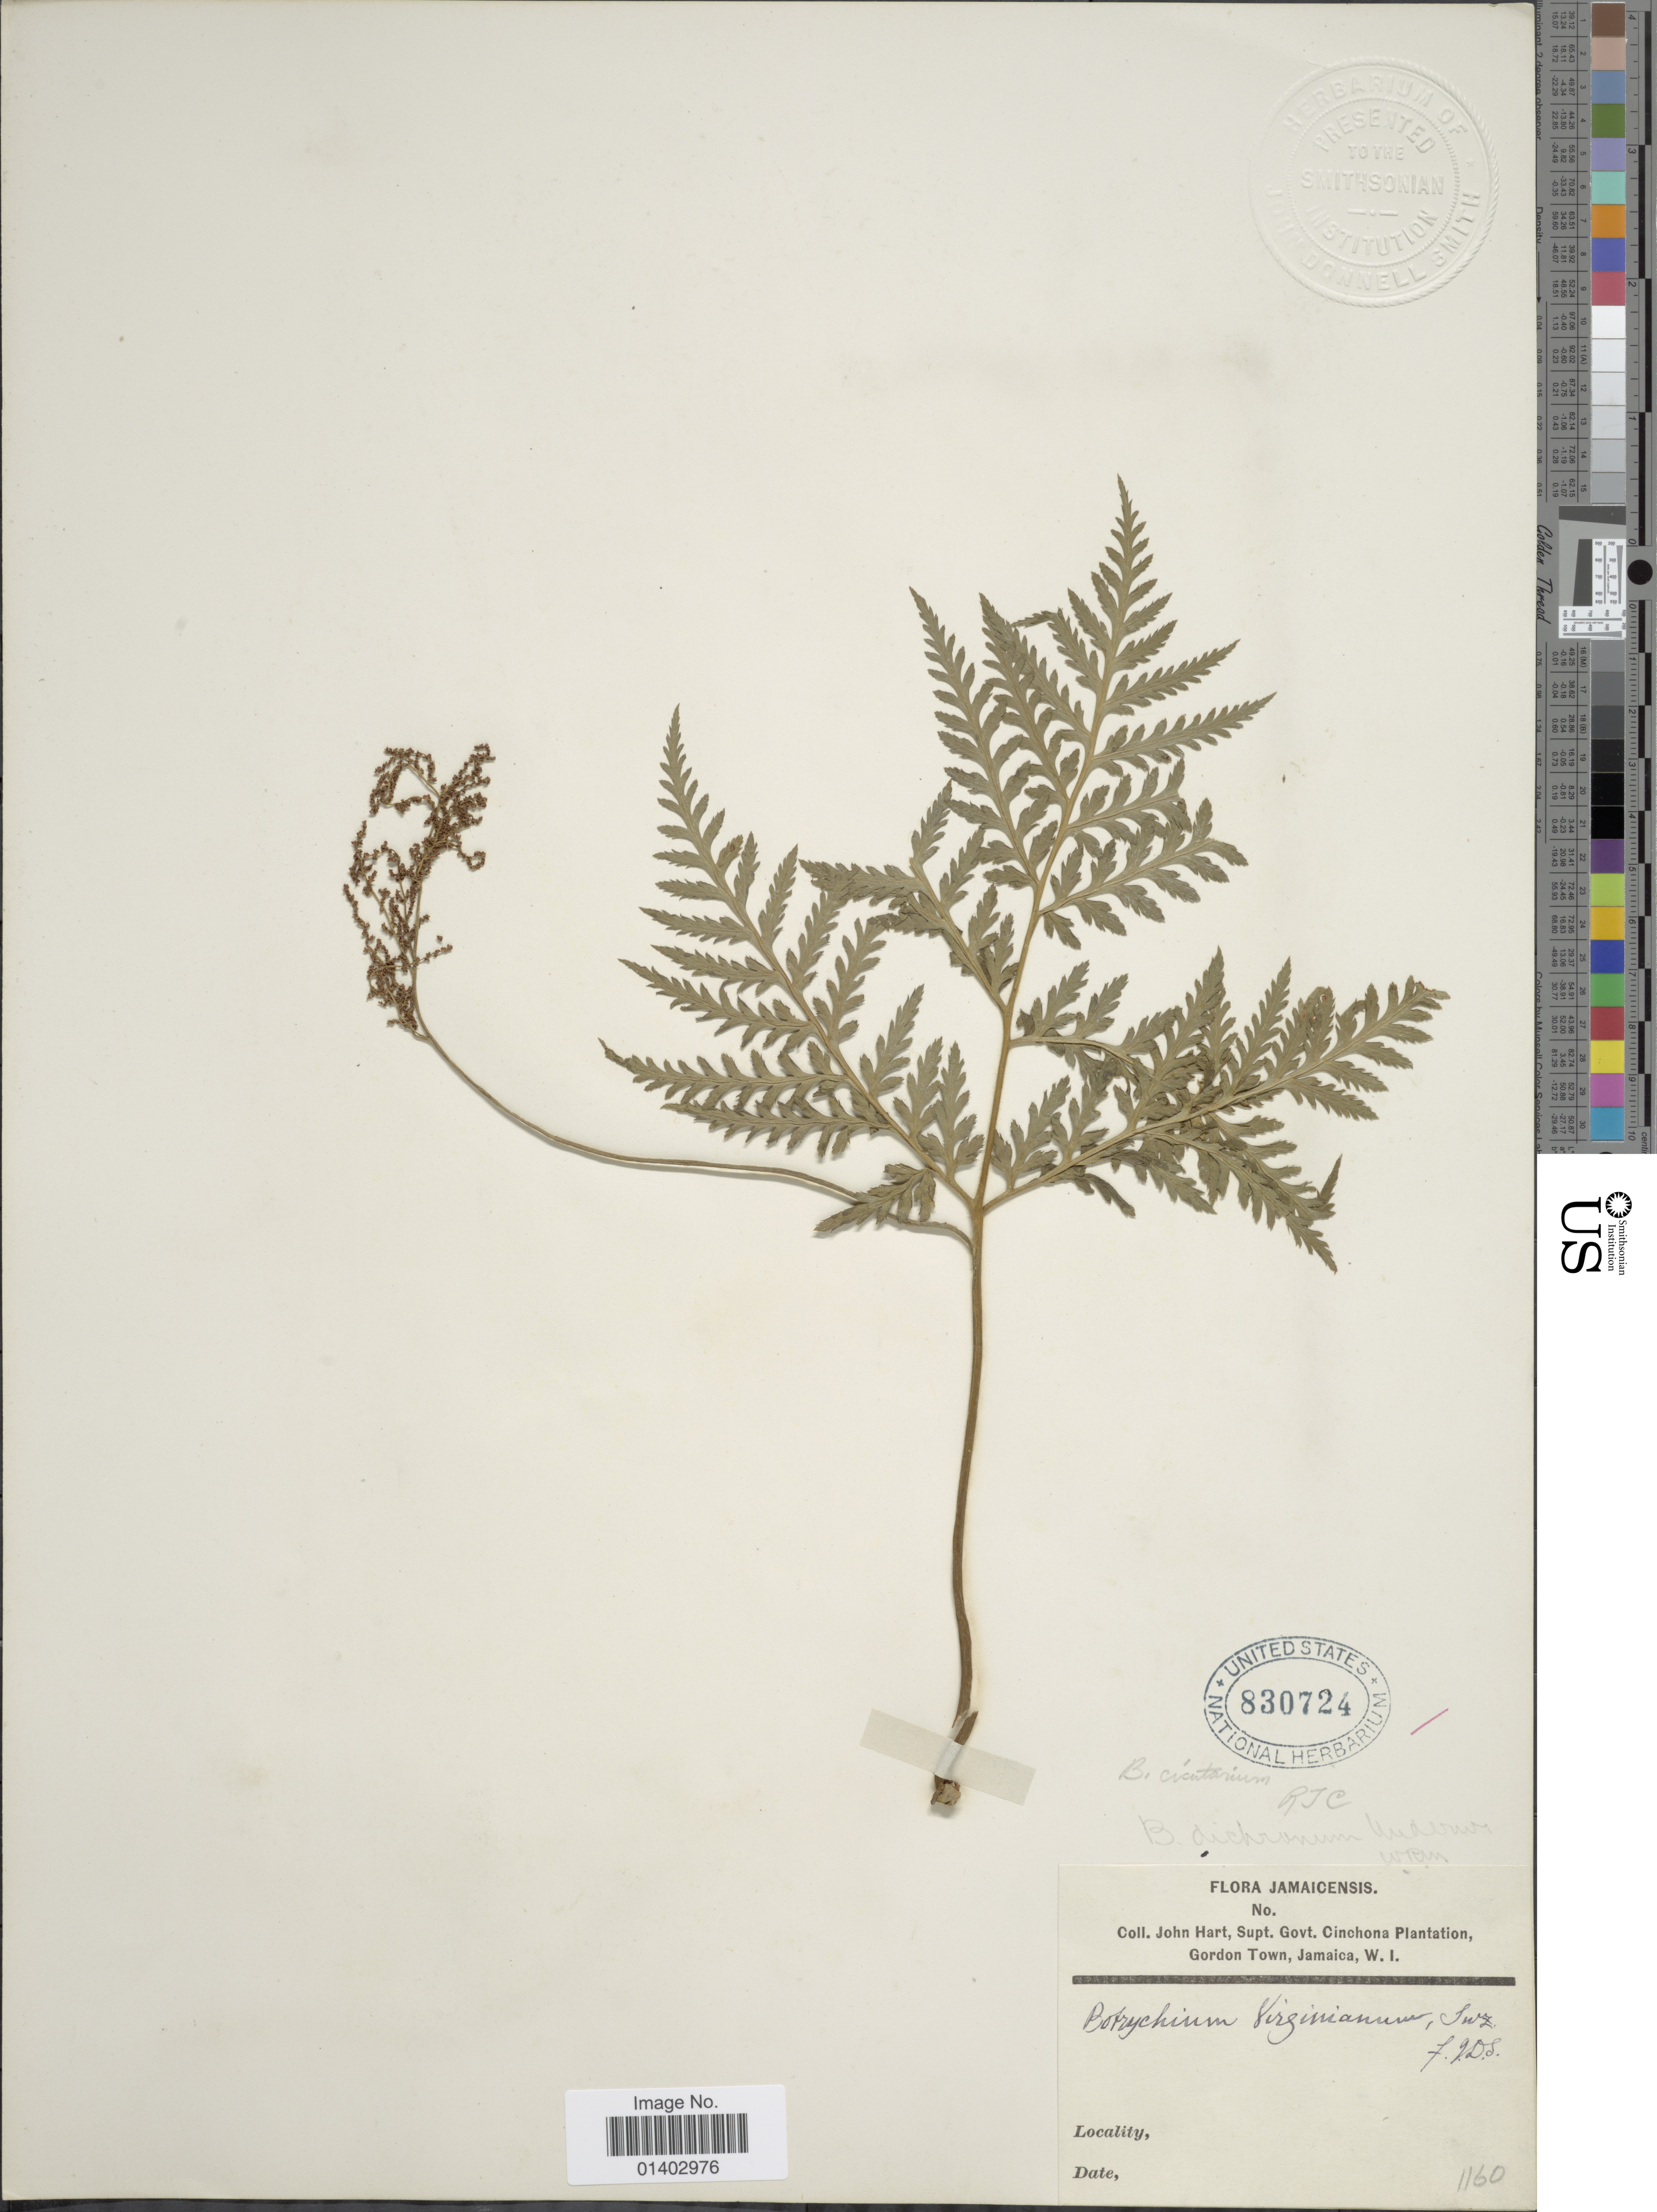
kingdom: Plantae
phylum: Tracheophyta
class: Polypodiopsida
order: Ophioglossales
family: Ophioglossaceae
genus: Botrychium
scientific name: Botrychium virginianum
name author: (L.) Sw.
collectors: J. H. Hart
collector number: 1160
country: Jamaica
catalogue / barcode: US 830724